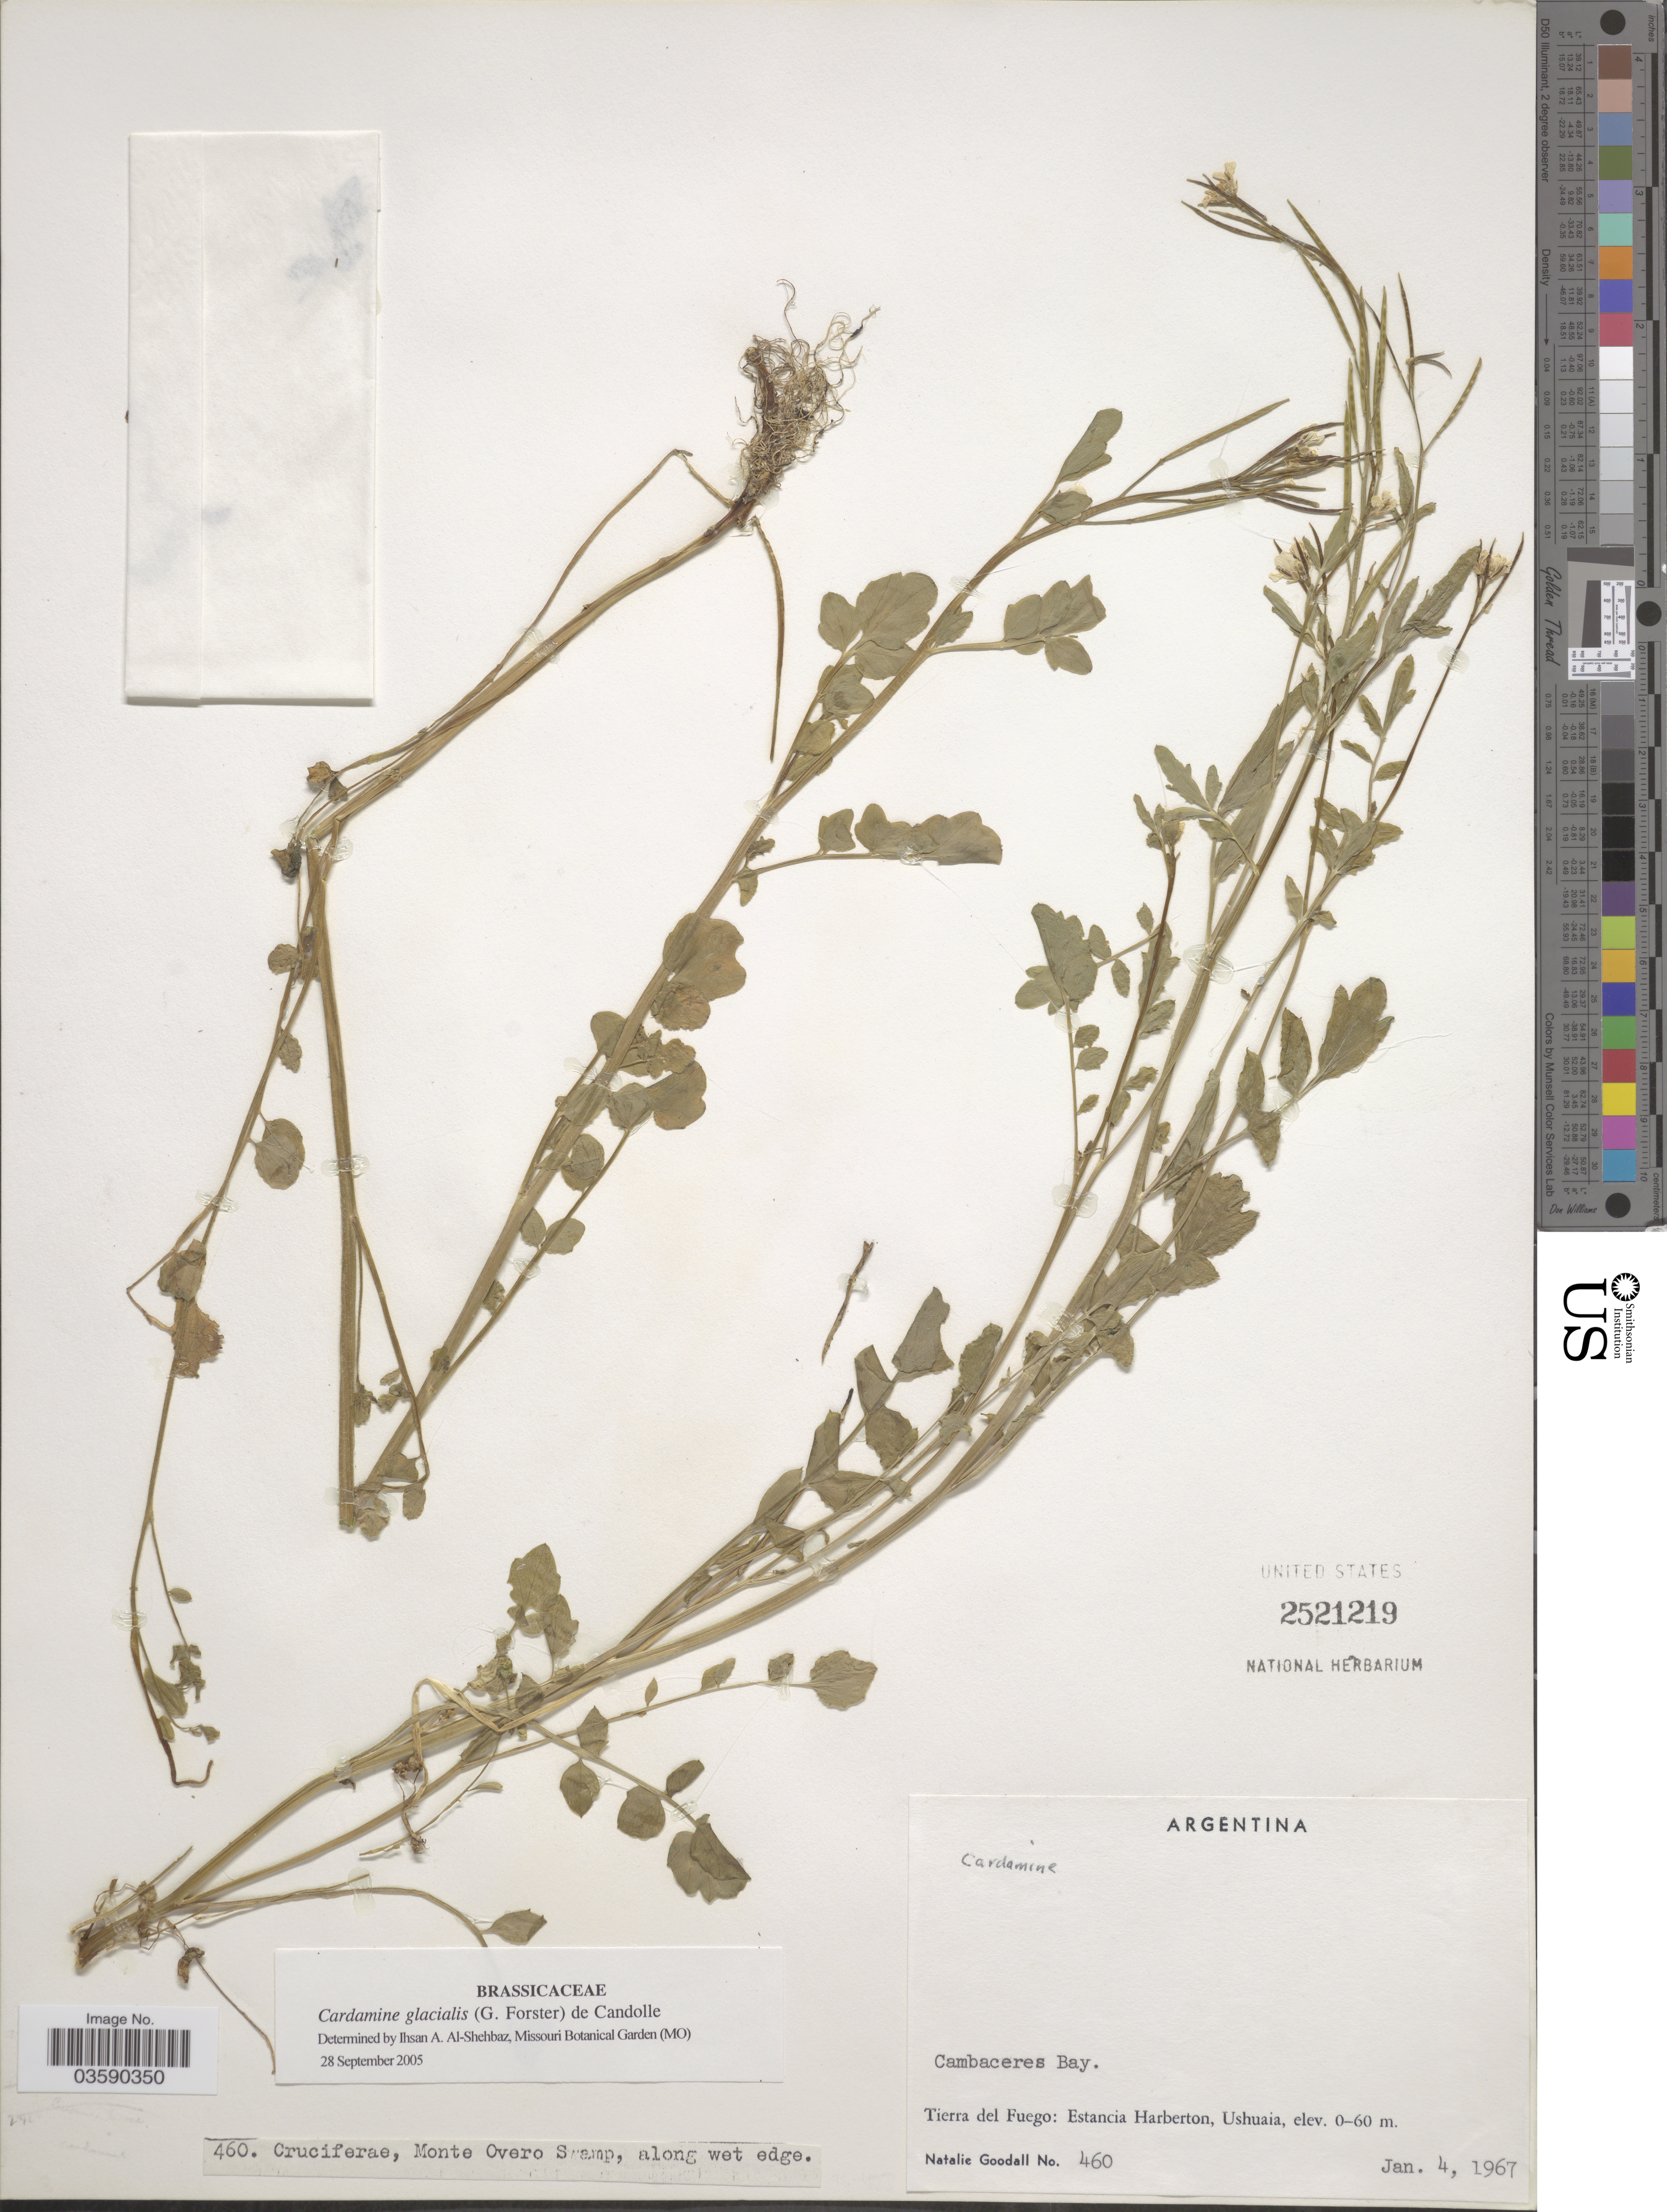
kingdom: Plantae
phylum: Tracheophyta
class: Magnoliopsida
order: Brassicales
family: Brassicaceae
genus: Cardamine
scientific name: Cardamine glacialis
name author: DC.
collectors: N. Goodall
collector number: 460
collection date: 1967-01-04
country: Argentina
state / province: Tierra del Fuego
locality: Estancia Harberton, Ushuaia. Cambaceres Bay. Monte Overo Swamp, along wet edge.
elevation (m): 0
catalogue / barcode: US 2521219